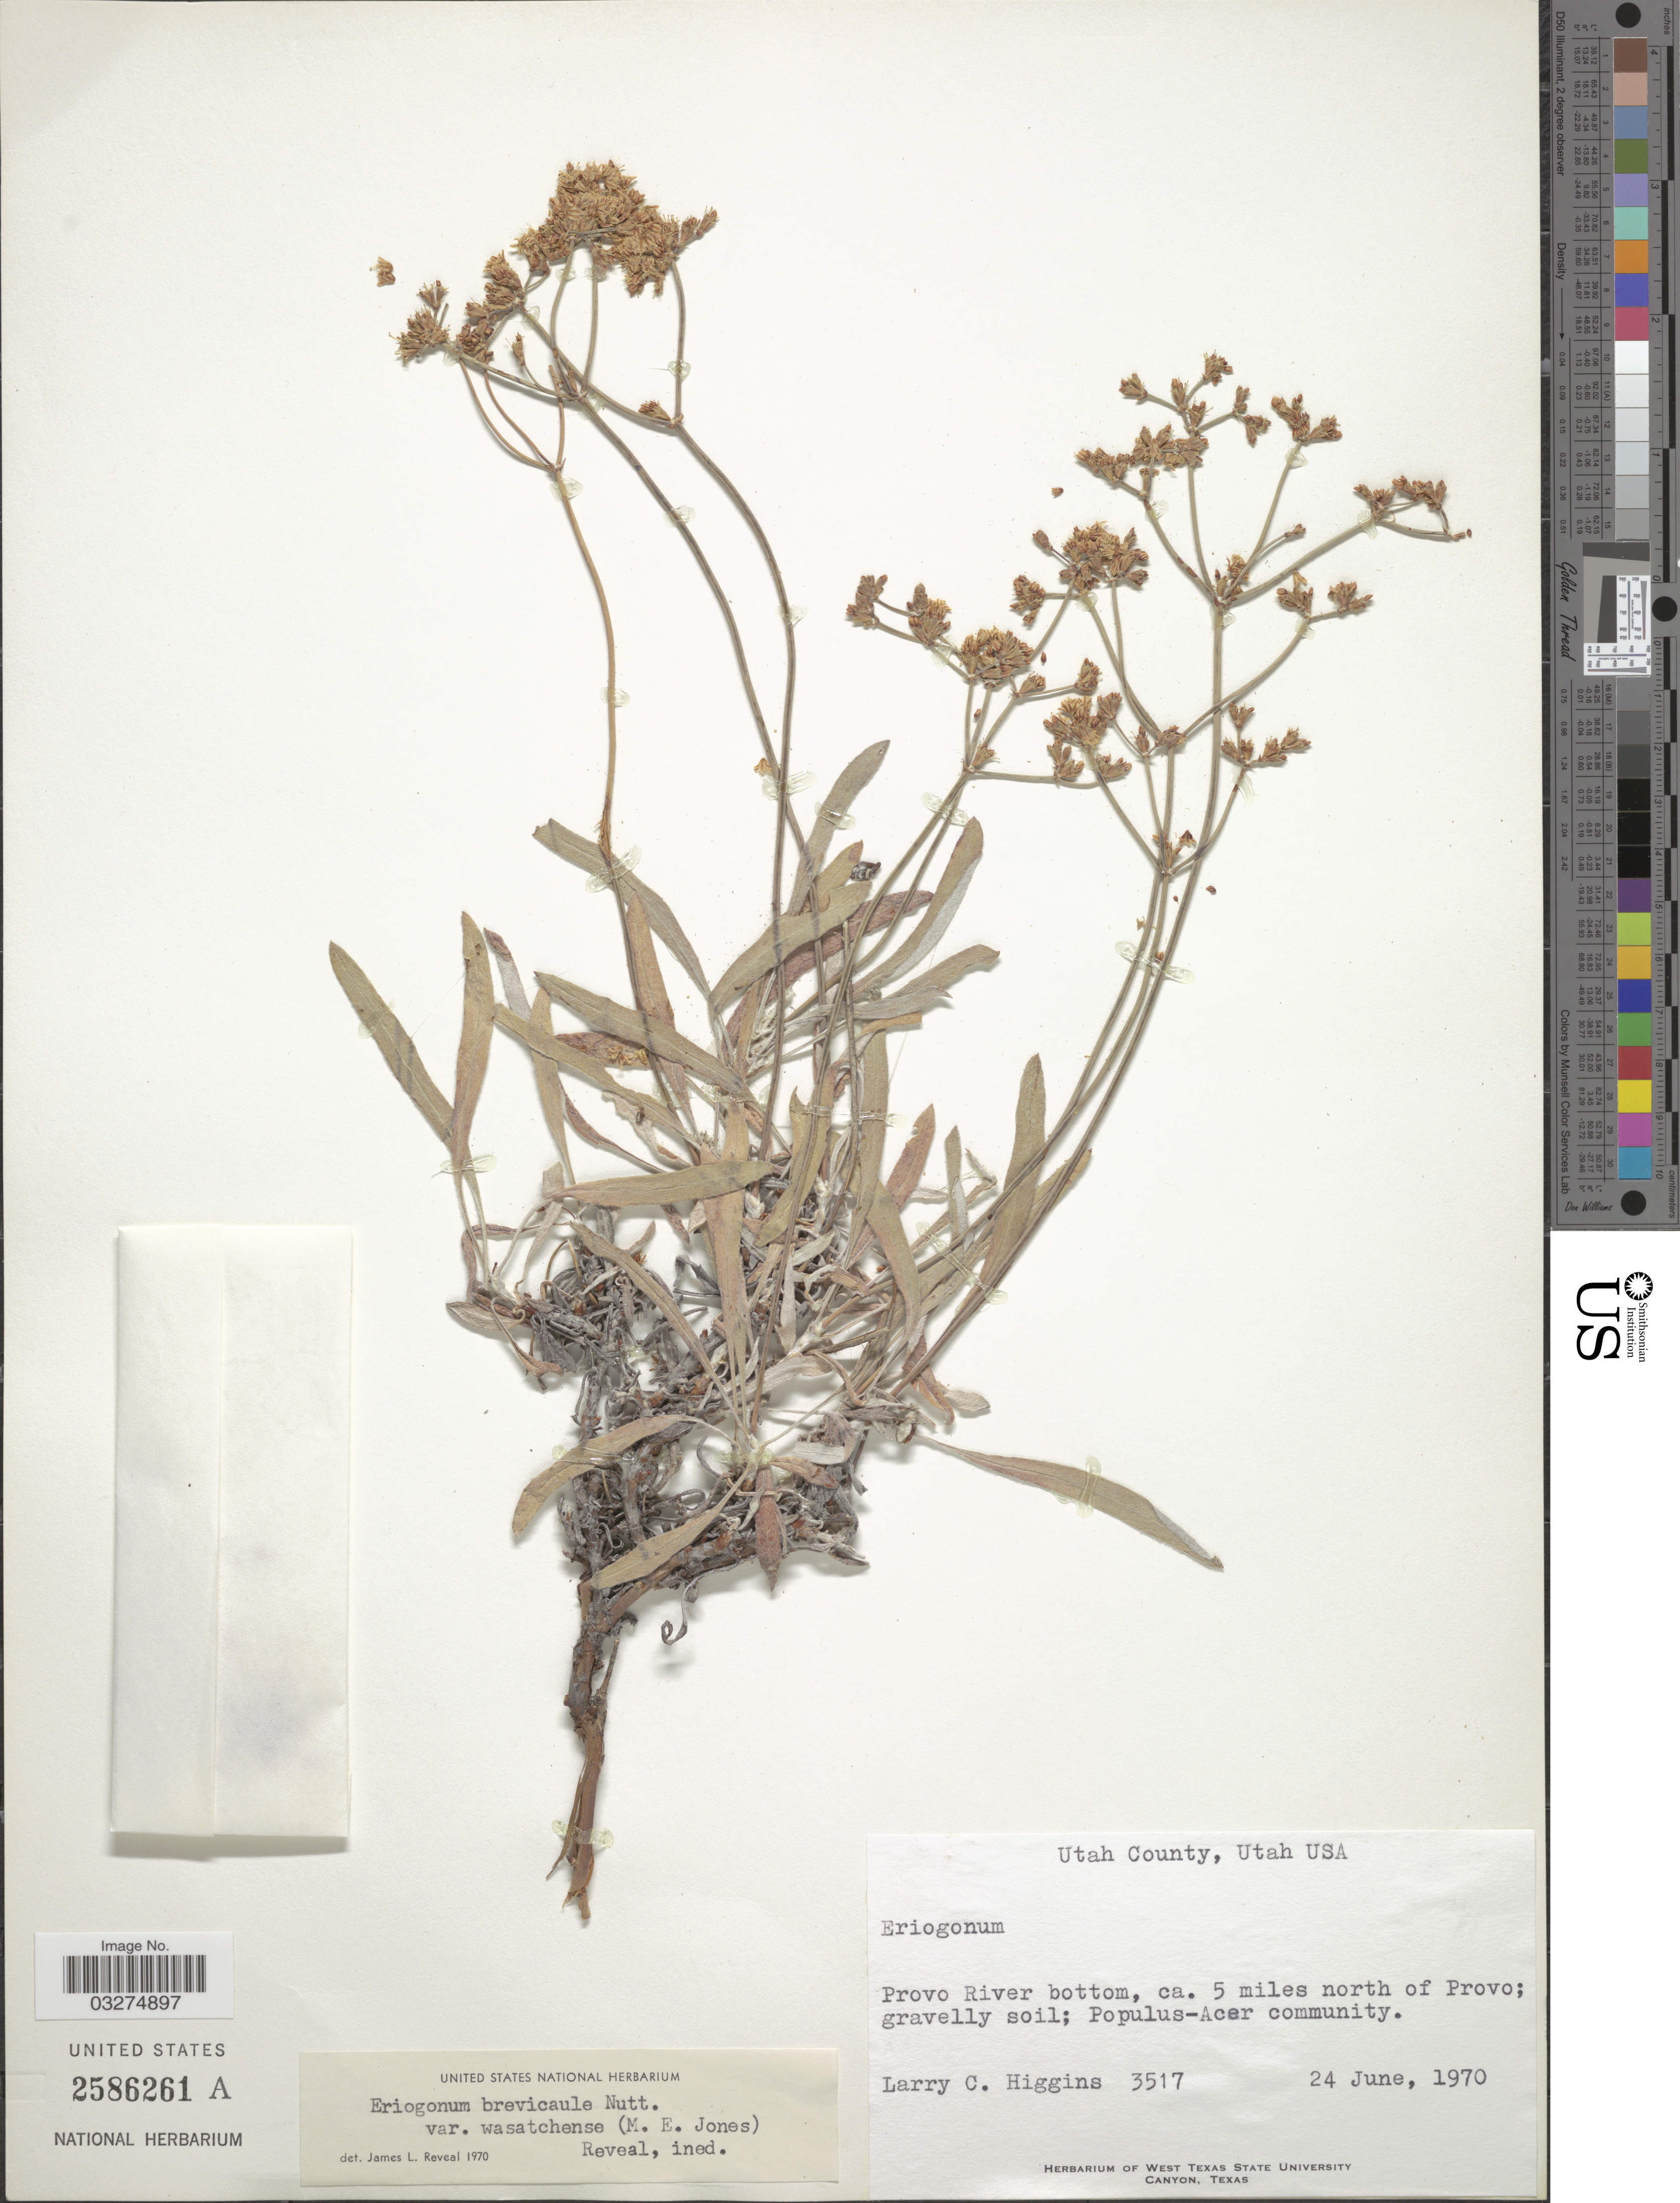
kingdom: Plantae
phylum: Tracheophyta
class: Magnoliopsida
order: Caryophyllales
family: Polygonaceae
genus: Eriogonum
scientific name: Eriogonum brevicaule var. wasatchense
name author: (M.E. Jones) Reveal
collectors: L. Higgins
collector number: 3517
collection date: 1970-06-24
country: United States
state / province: Utah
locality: Utah County. USA. Provo River bottom, ca. 5 miles north of Provo.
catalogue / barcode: US 2586261A